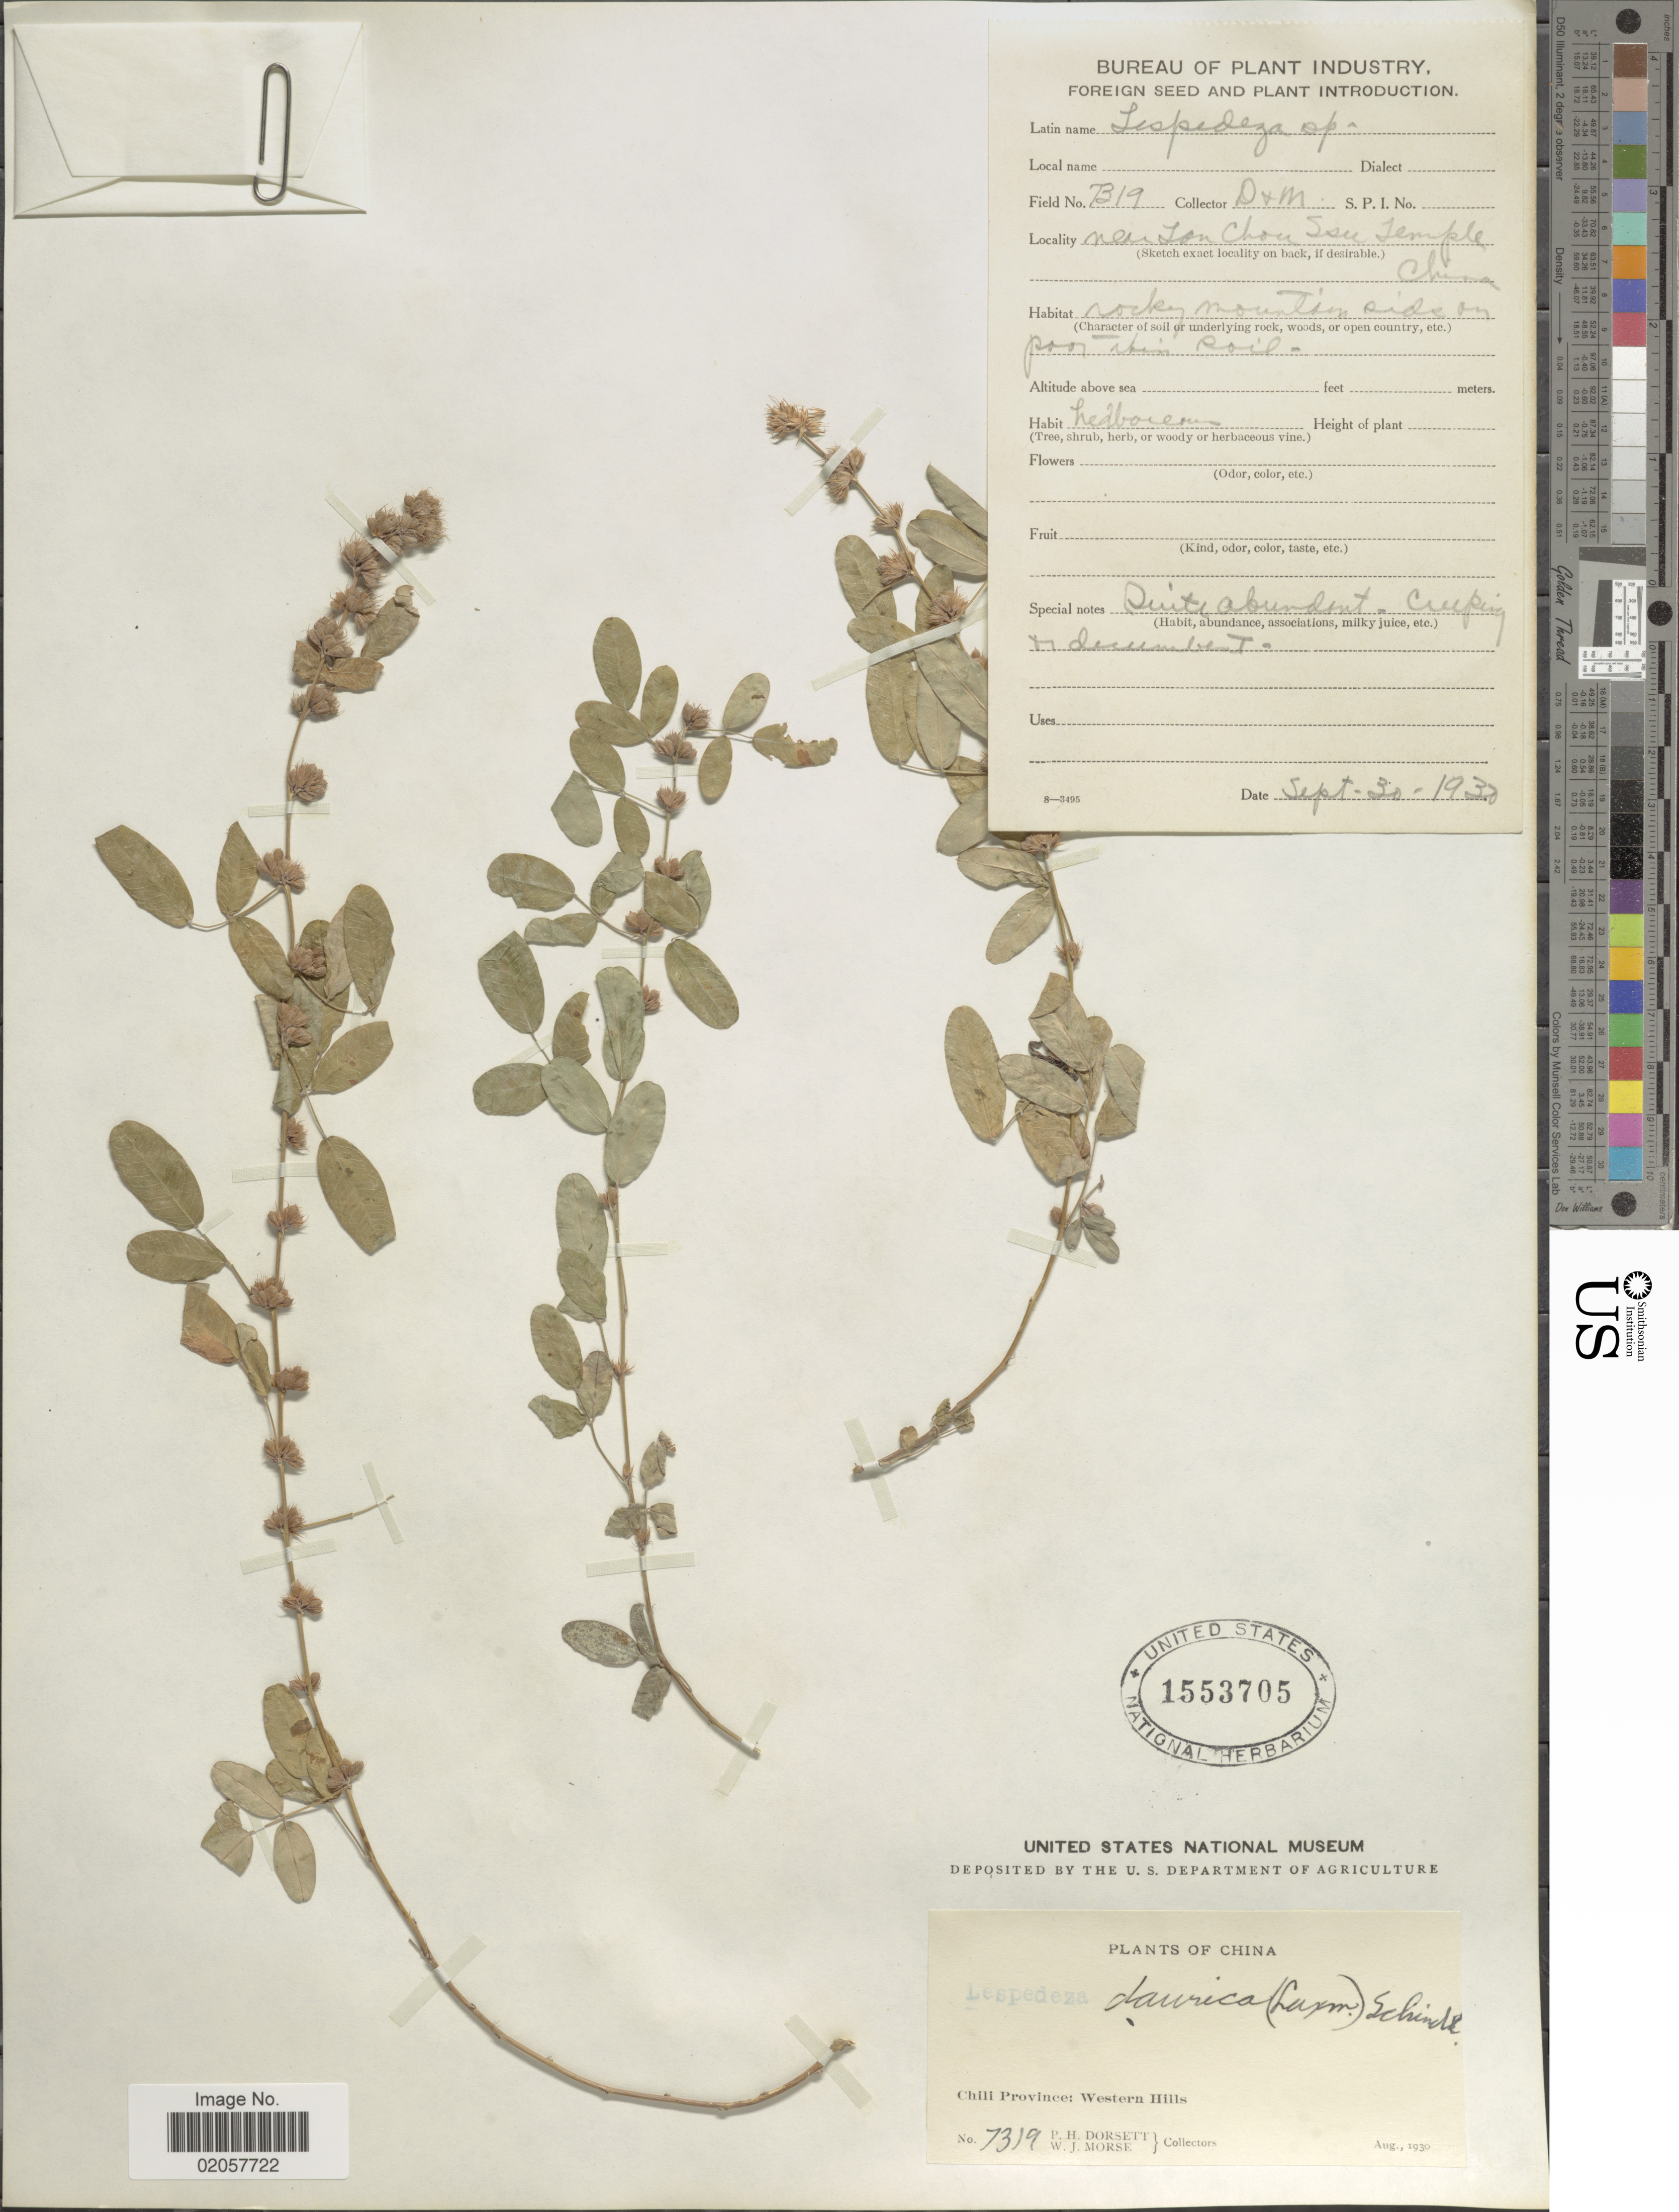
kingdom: Plantae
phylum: Tracheophyta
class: Magnoliopsida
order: Fabales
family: Fabaceae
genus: Lespedeza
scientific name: Lespedeza davurica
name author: (Laxm.) Schindl.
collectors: P. H. Dorsett & W. J. Morse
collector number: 7319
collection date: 1930-09-30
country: China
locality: Chili Province: Western Hills, near Ton Chou Ssu Temple, rocky mountain side on poor thin soil [interpreted]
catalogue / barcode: US 1553705